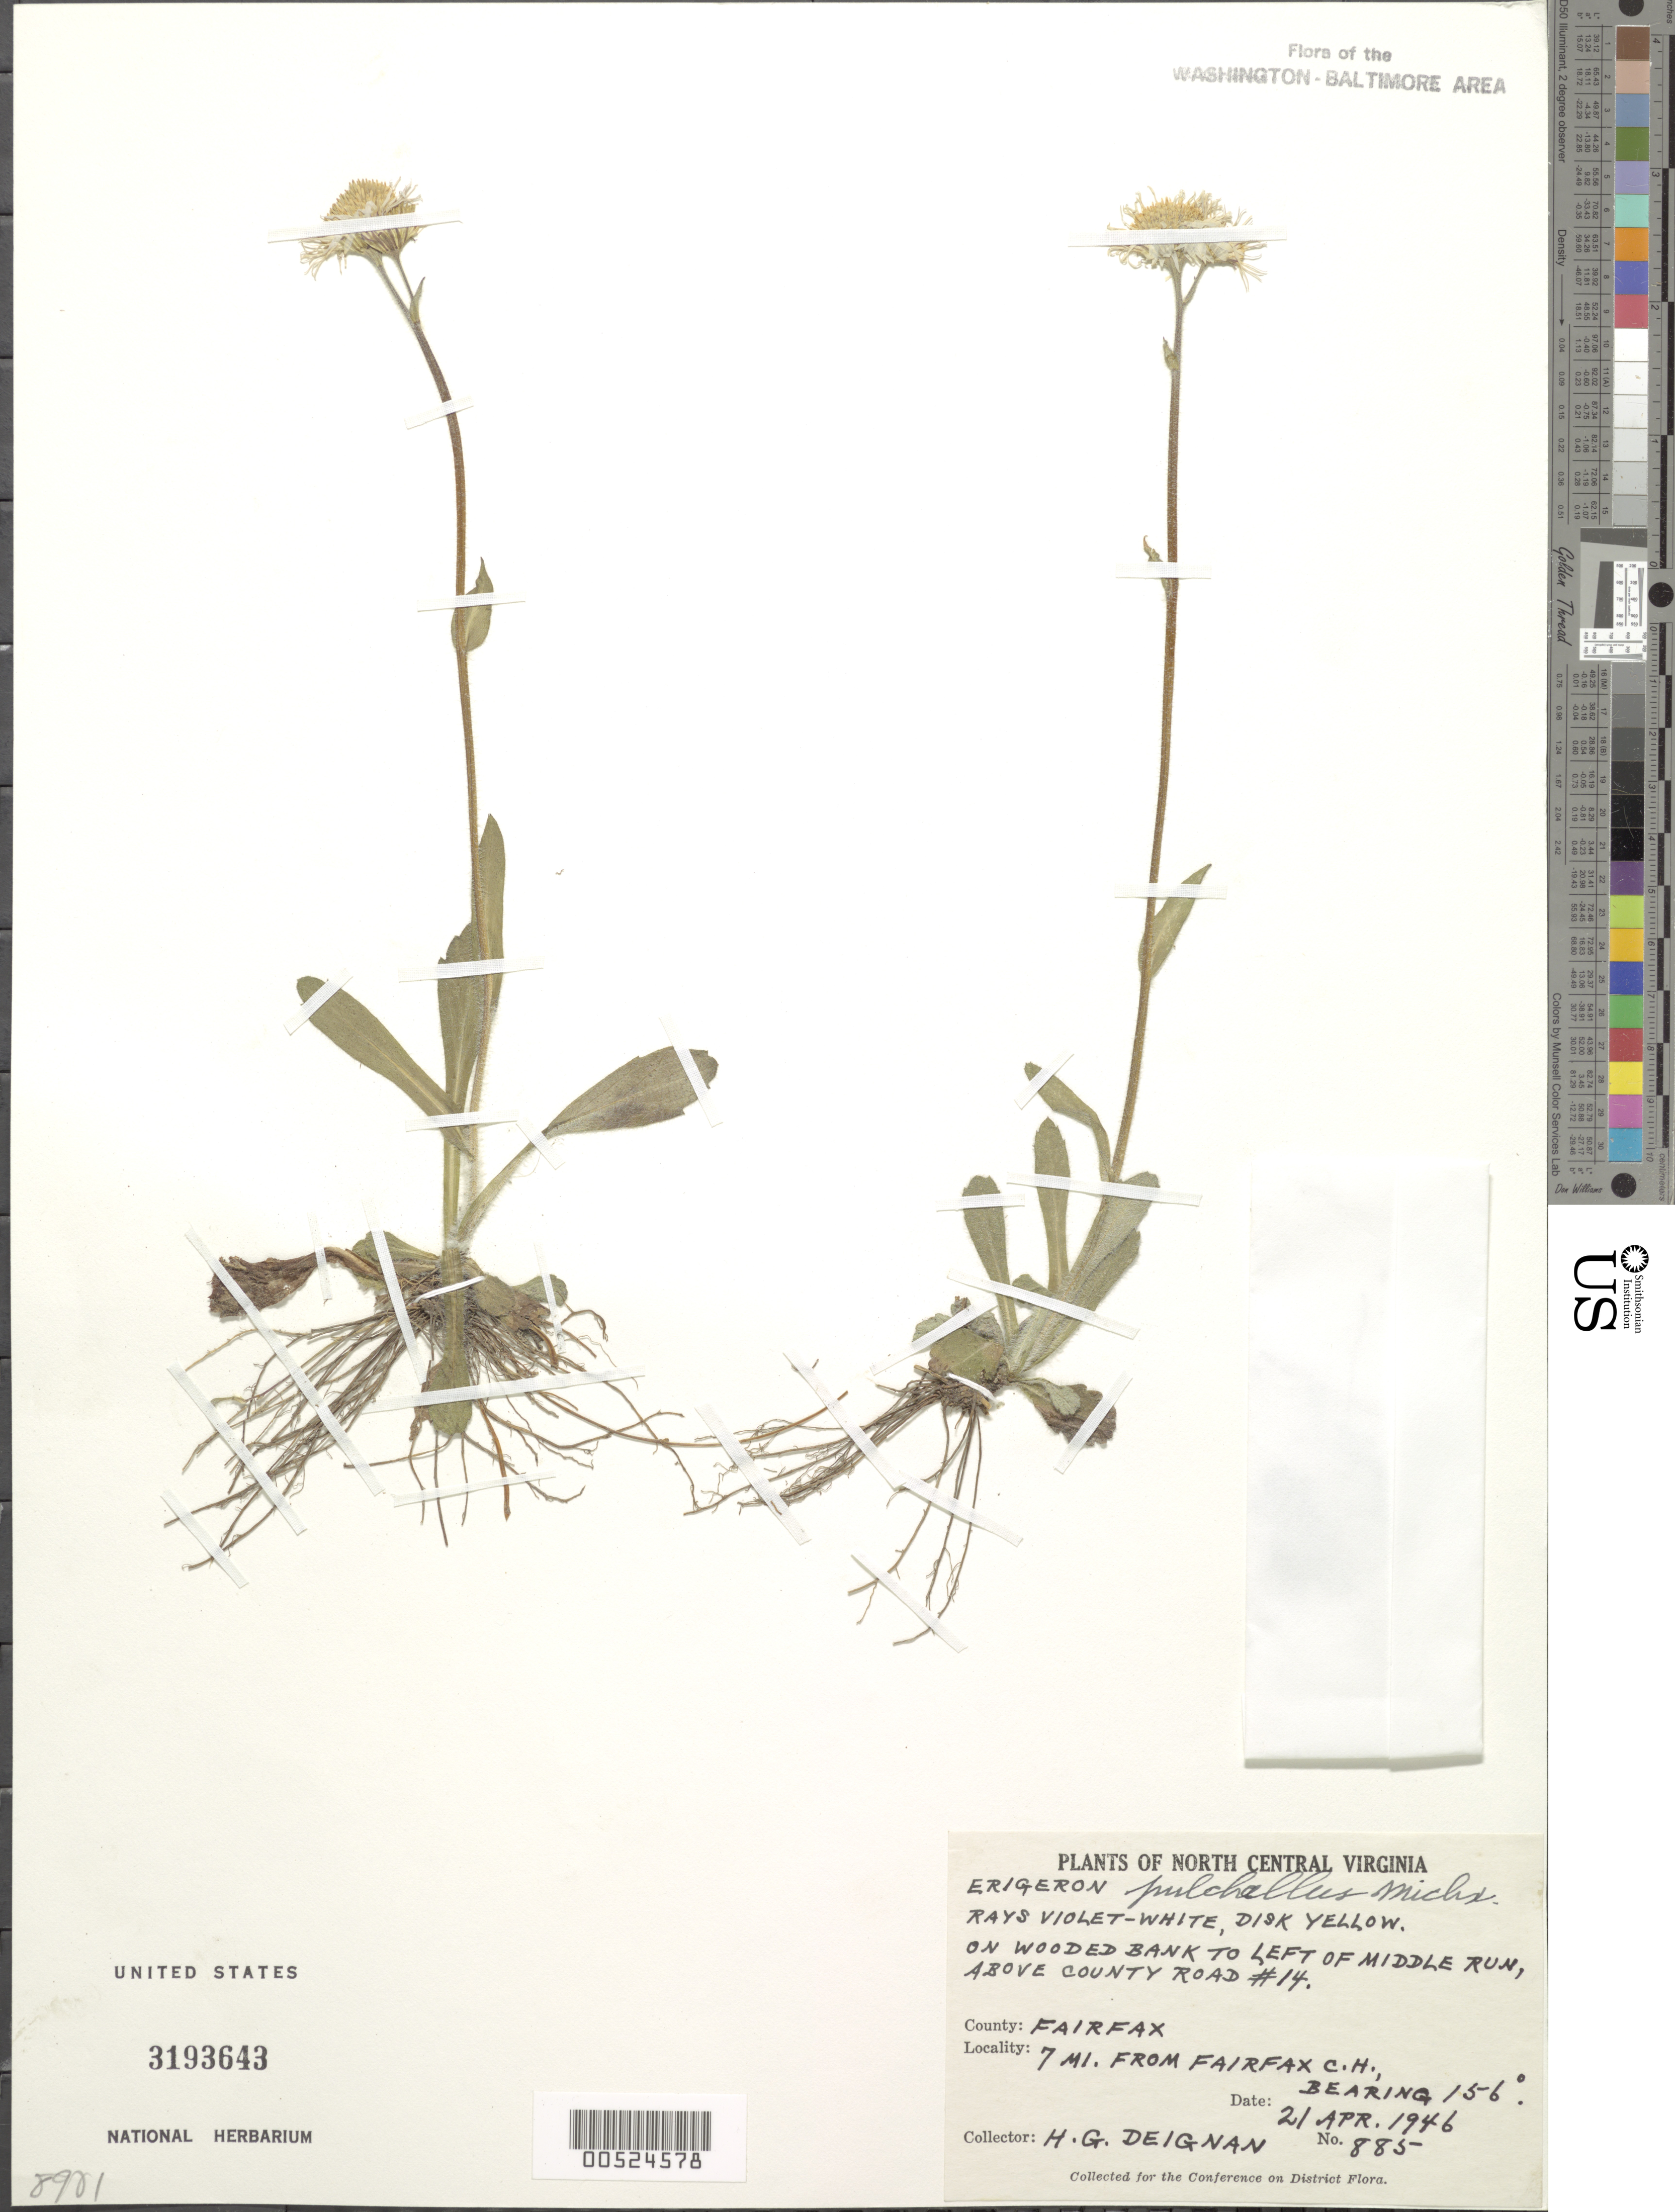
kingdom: Plantae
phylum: Tracheophyta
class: Magnoliopsida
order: Asterales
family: Asteraceae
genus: Erigeron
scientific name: Erigeron pulchellus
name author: Michx.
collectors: H. Deignan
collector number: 885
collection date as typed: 21 Apr 1946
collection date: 1946-04-21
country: United States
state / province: Virginia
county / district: Fairfax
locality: Fairfax Courthouse, 7 mi. from, Middle Run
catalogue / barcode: US 3193643